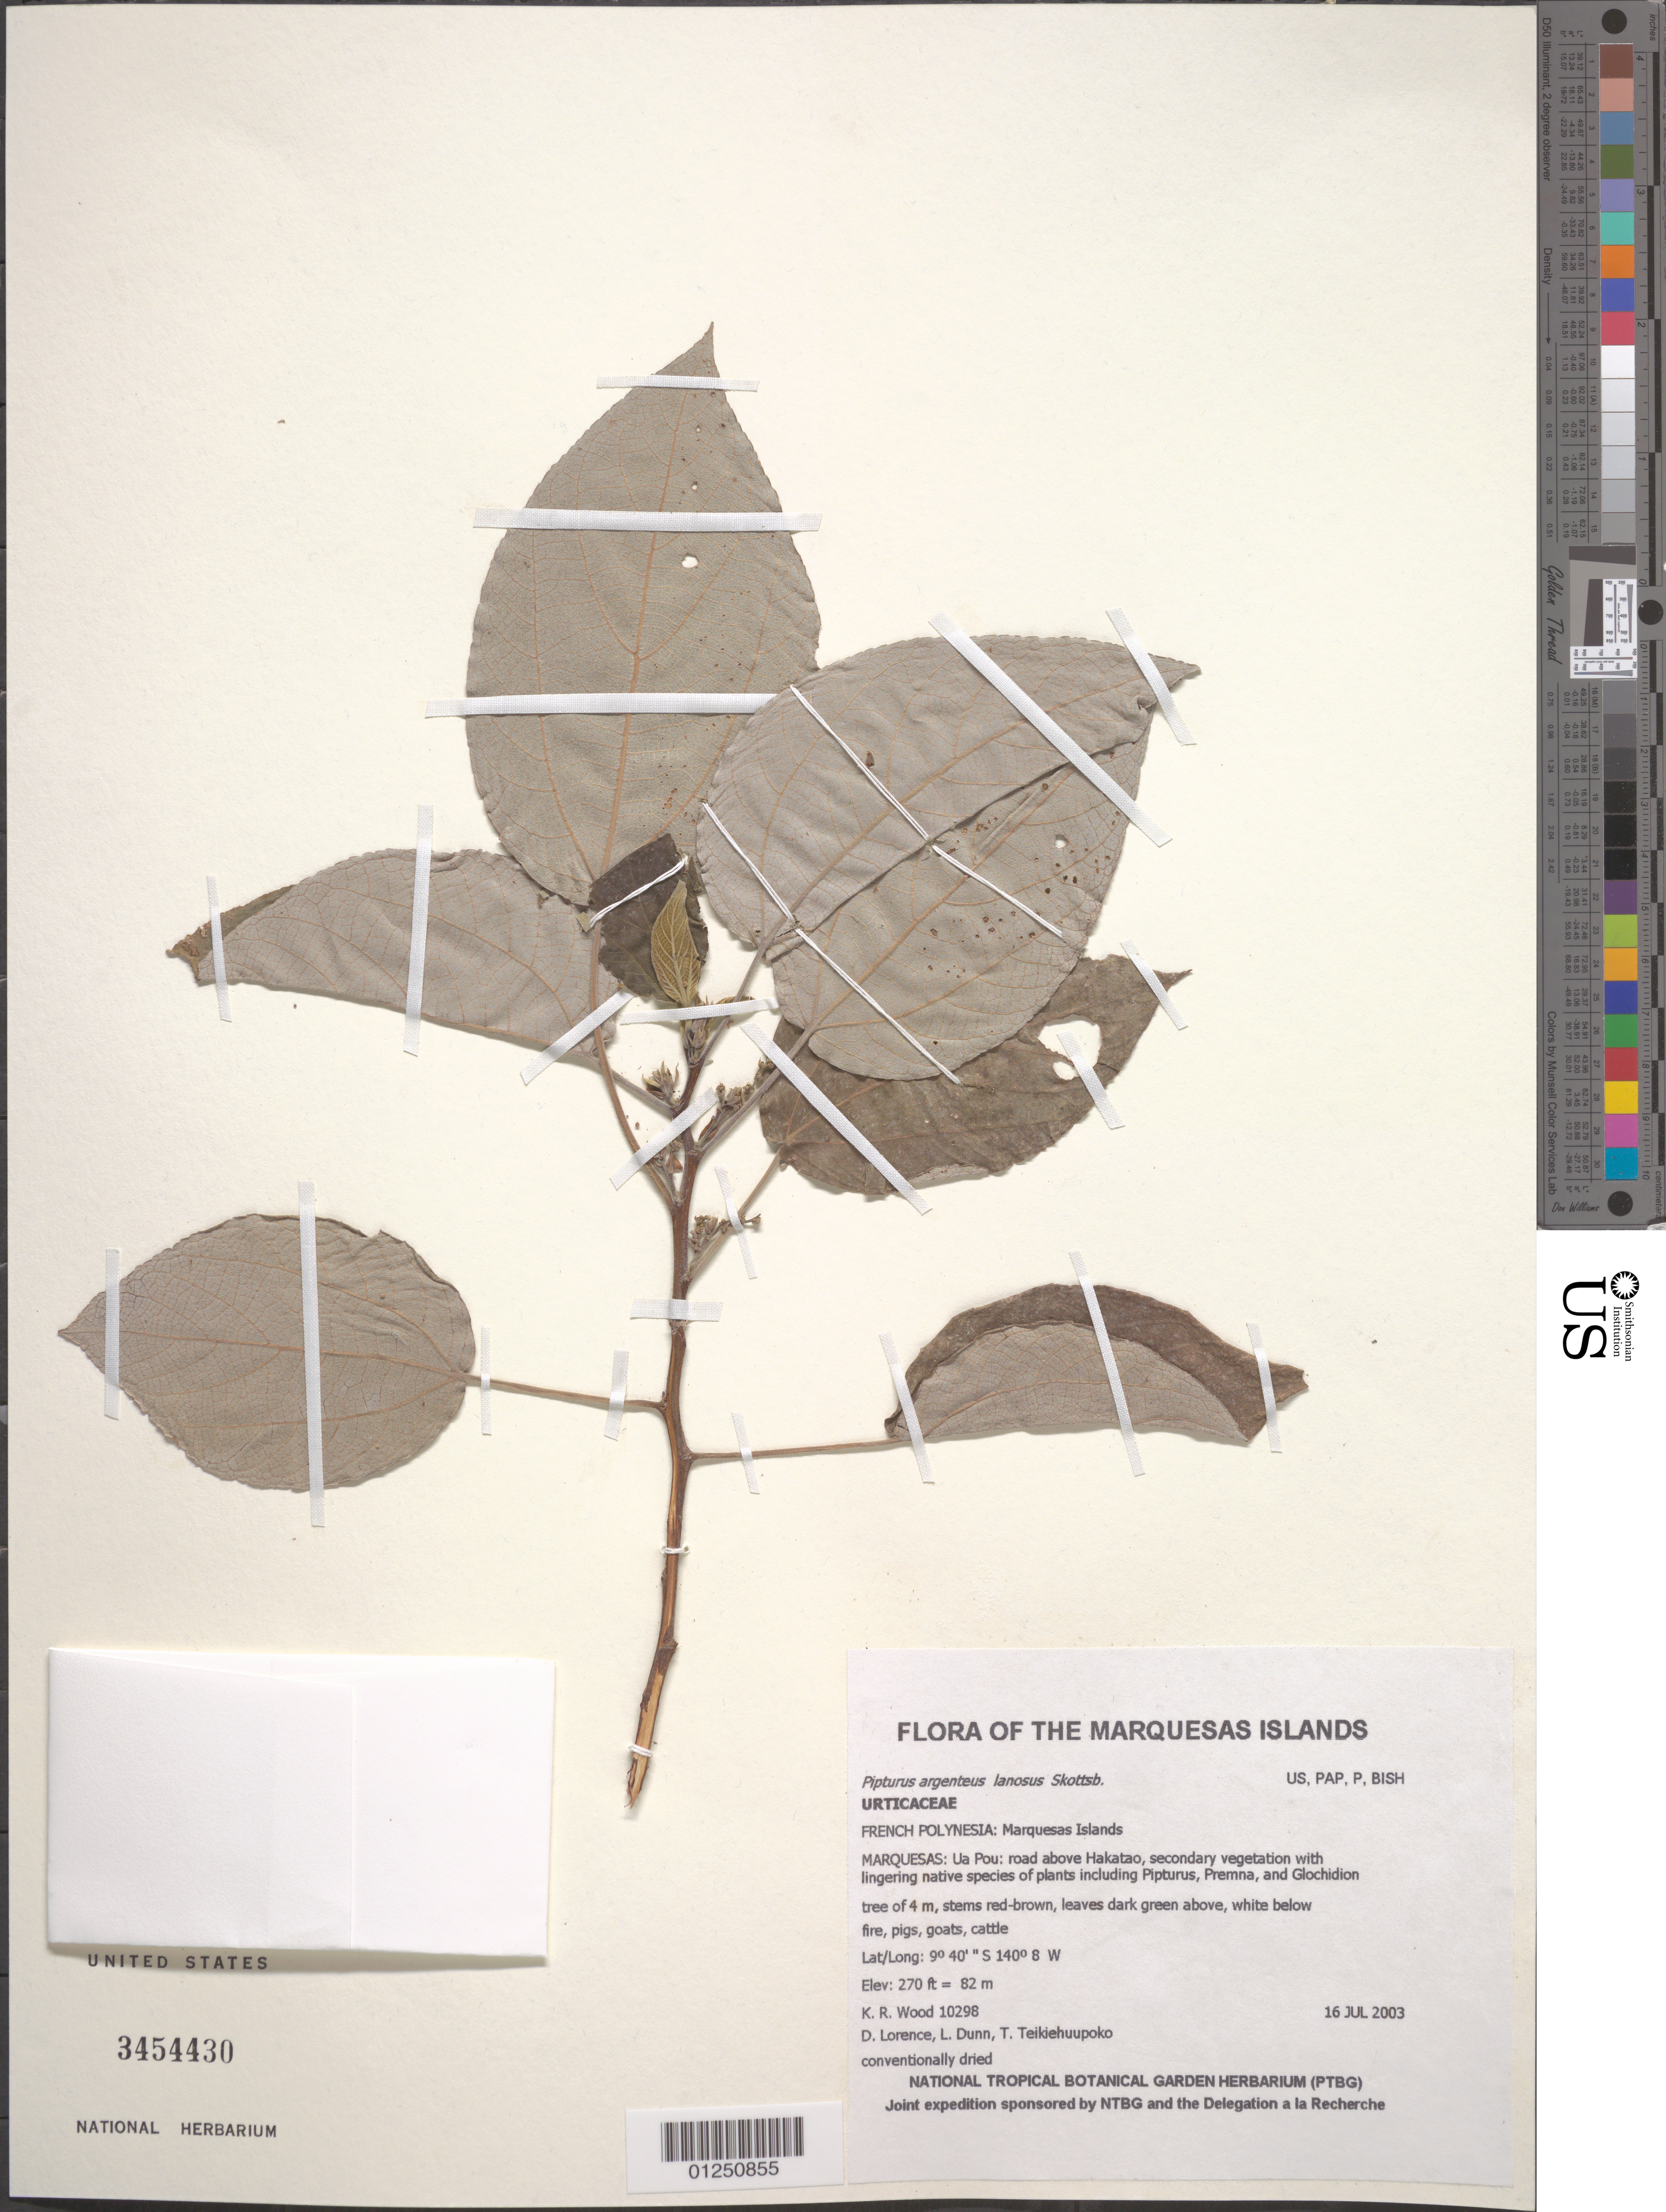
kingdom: Plantae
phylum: Tracheophyta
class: Magnoliopsida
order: Rosales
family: Urticaceae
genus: Pipturus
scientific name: Pipturus argenteus var. lanosus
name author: Schott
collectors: K. R. Wood, L. Dunn & T. Teikiehuupoo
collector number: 10298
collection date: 2003-07-16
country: French Polynesia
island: Ua Pou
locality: road above Hakatao, secondary vegetation with lingering native species of plants including Pipturus, Premna, and Glochidion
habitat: mid-slope, W aspect, moderate slope, open, dry to mesic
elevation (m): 82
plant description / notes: fire, pigs, goats, cattle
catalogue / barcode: US 3454430